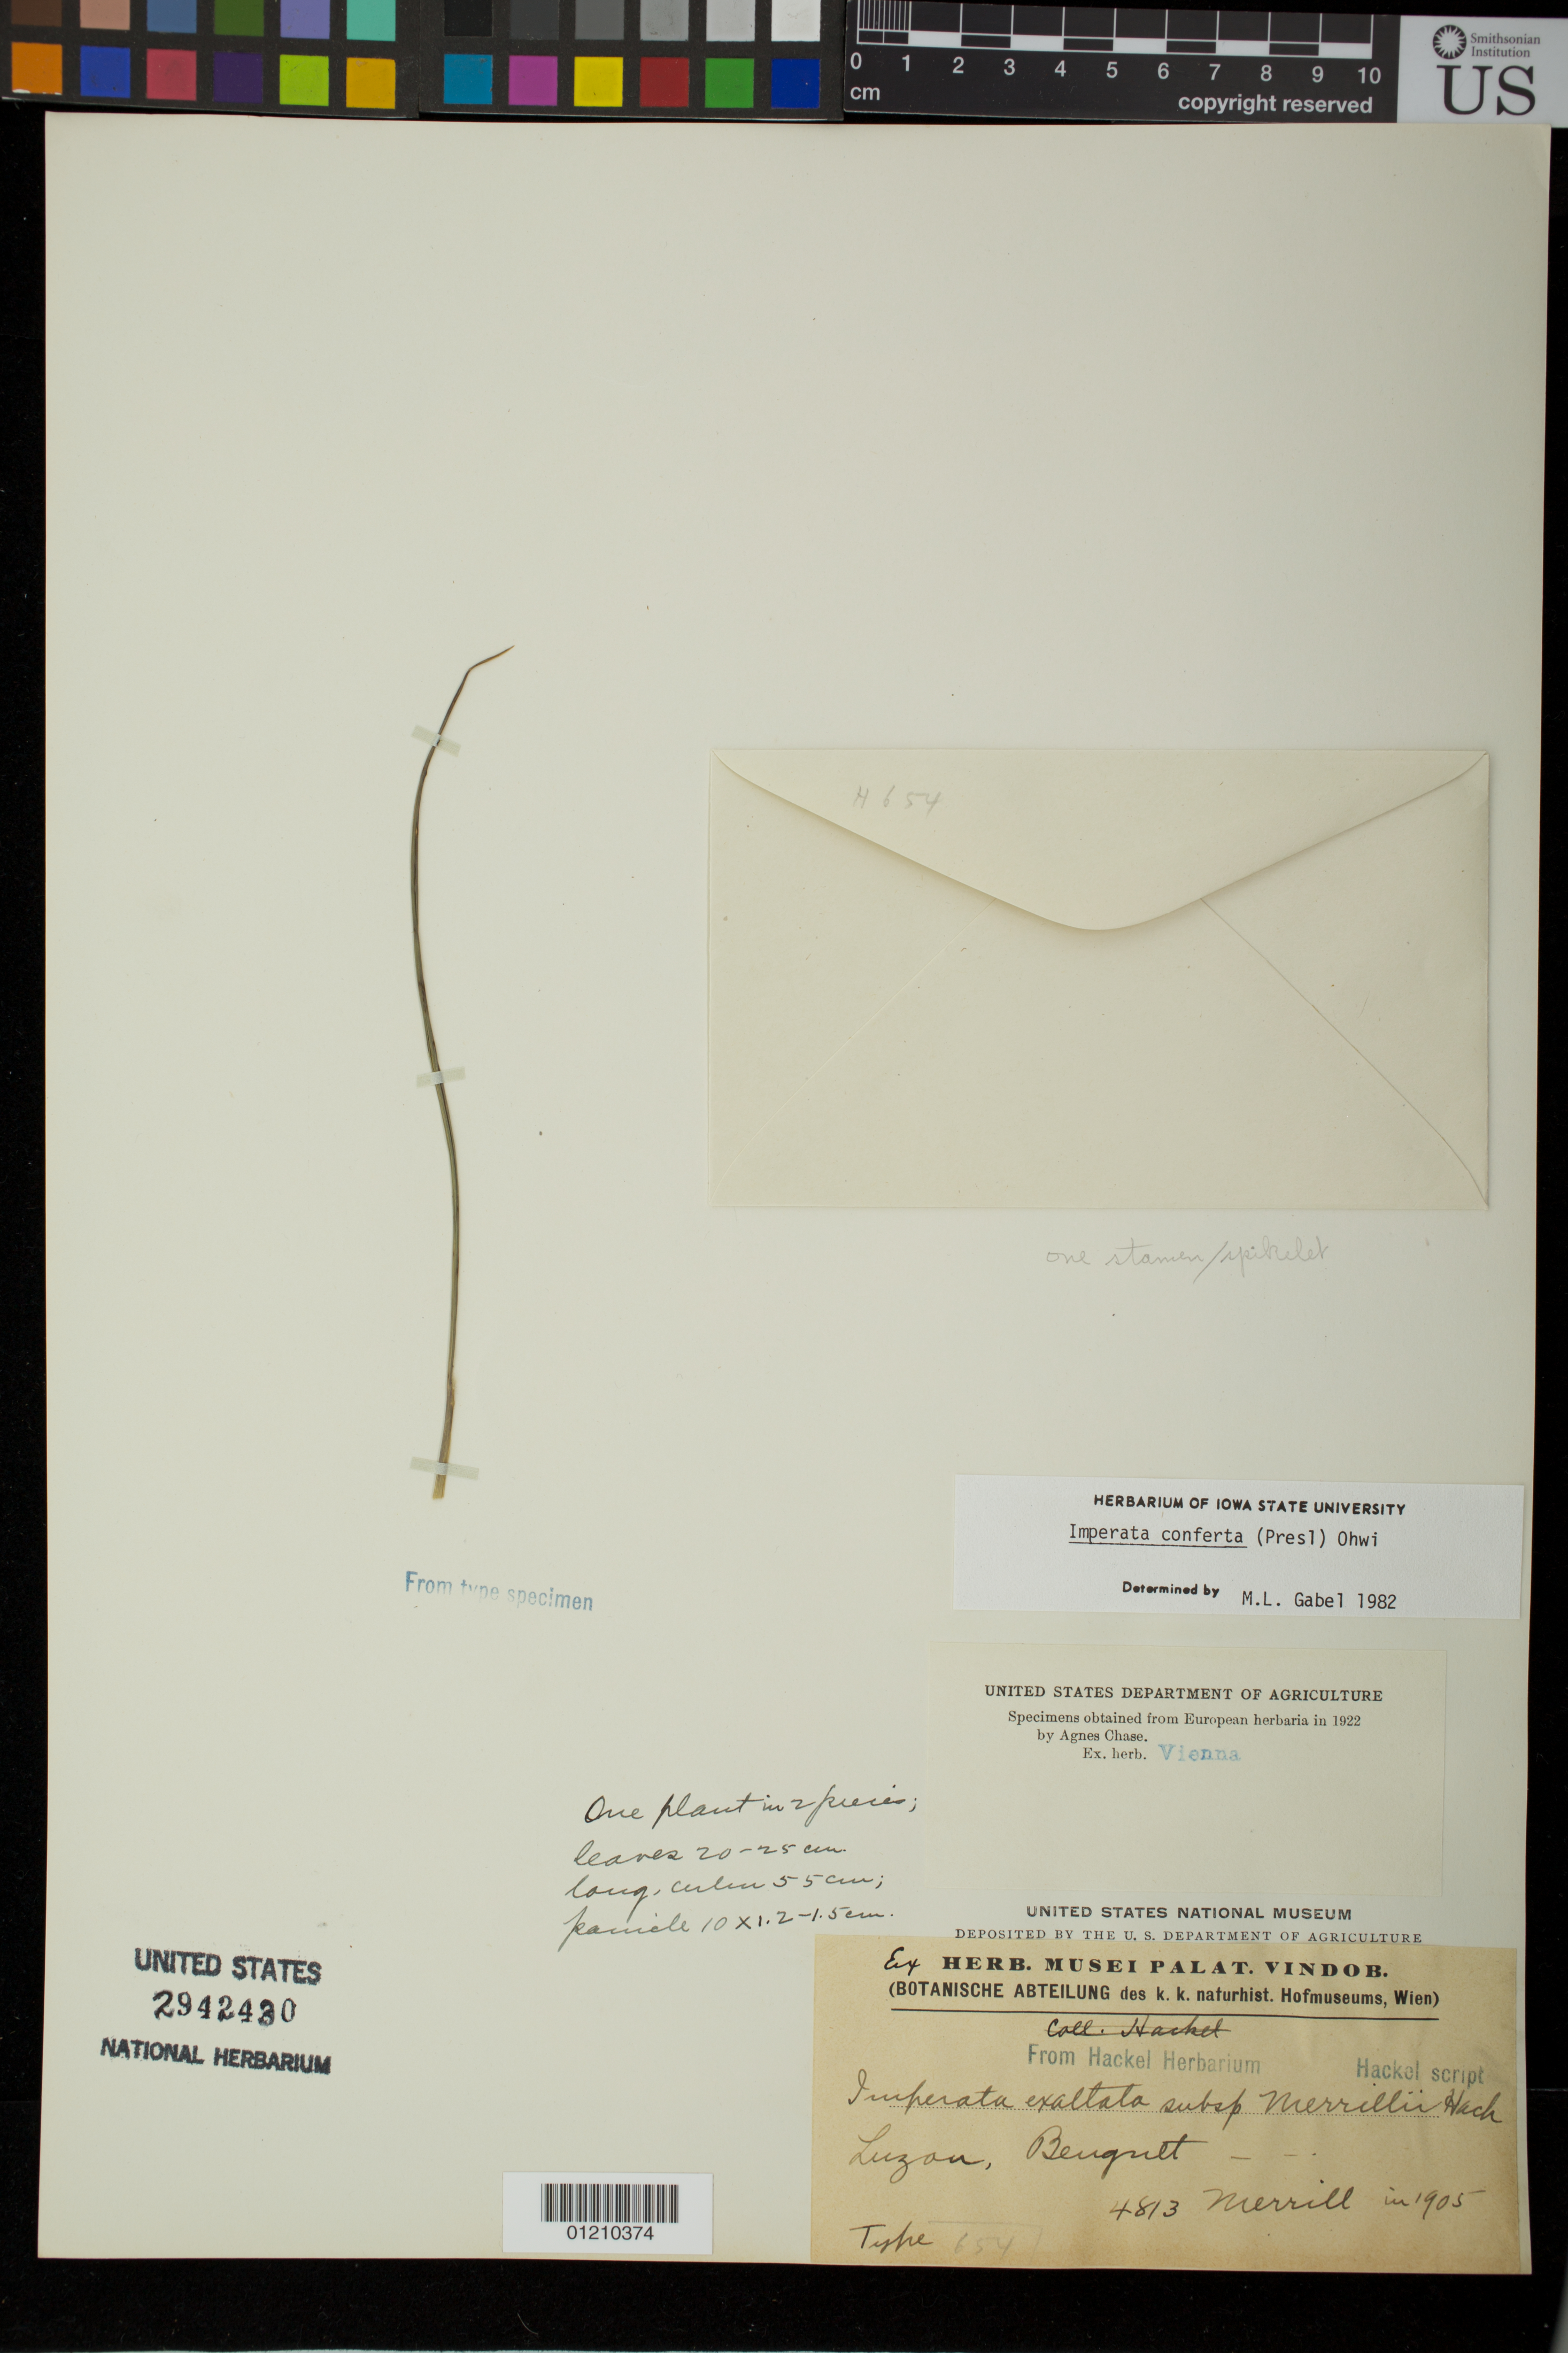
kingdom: Plantae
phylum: Tracheophyta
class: Liliopsida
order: Poales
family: Poaceae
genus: Imperata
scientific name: Imperata exaltata subsp. merrillii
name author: Hack.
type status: Type Collection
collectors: E. D. Merrill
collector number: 4813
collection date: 1905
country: Philippines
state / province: Cordillera (Administrative Region)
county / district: Benguet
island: Luzon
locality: Luzon.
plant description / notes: Fragmentary material of type specimen ex herb. Vienna.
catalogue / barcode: US 2942430